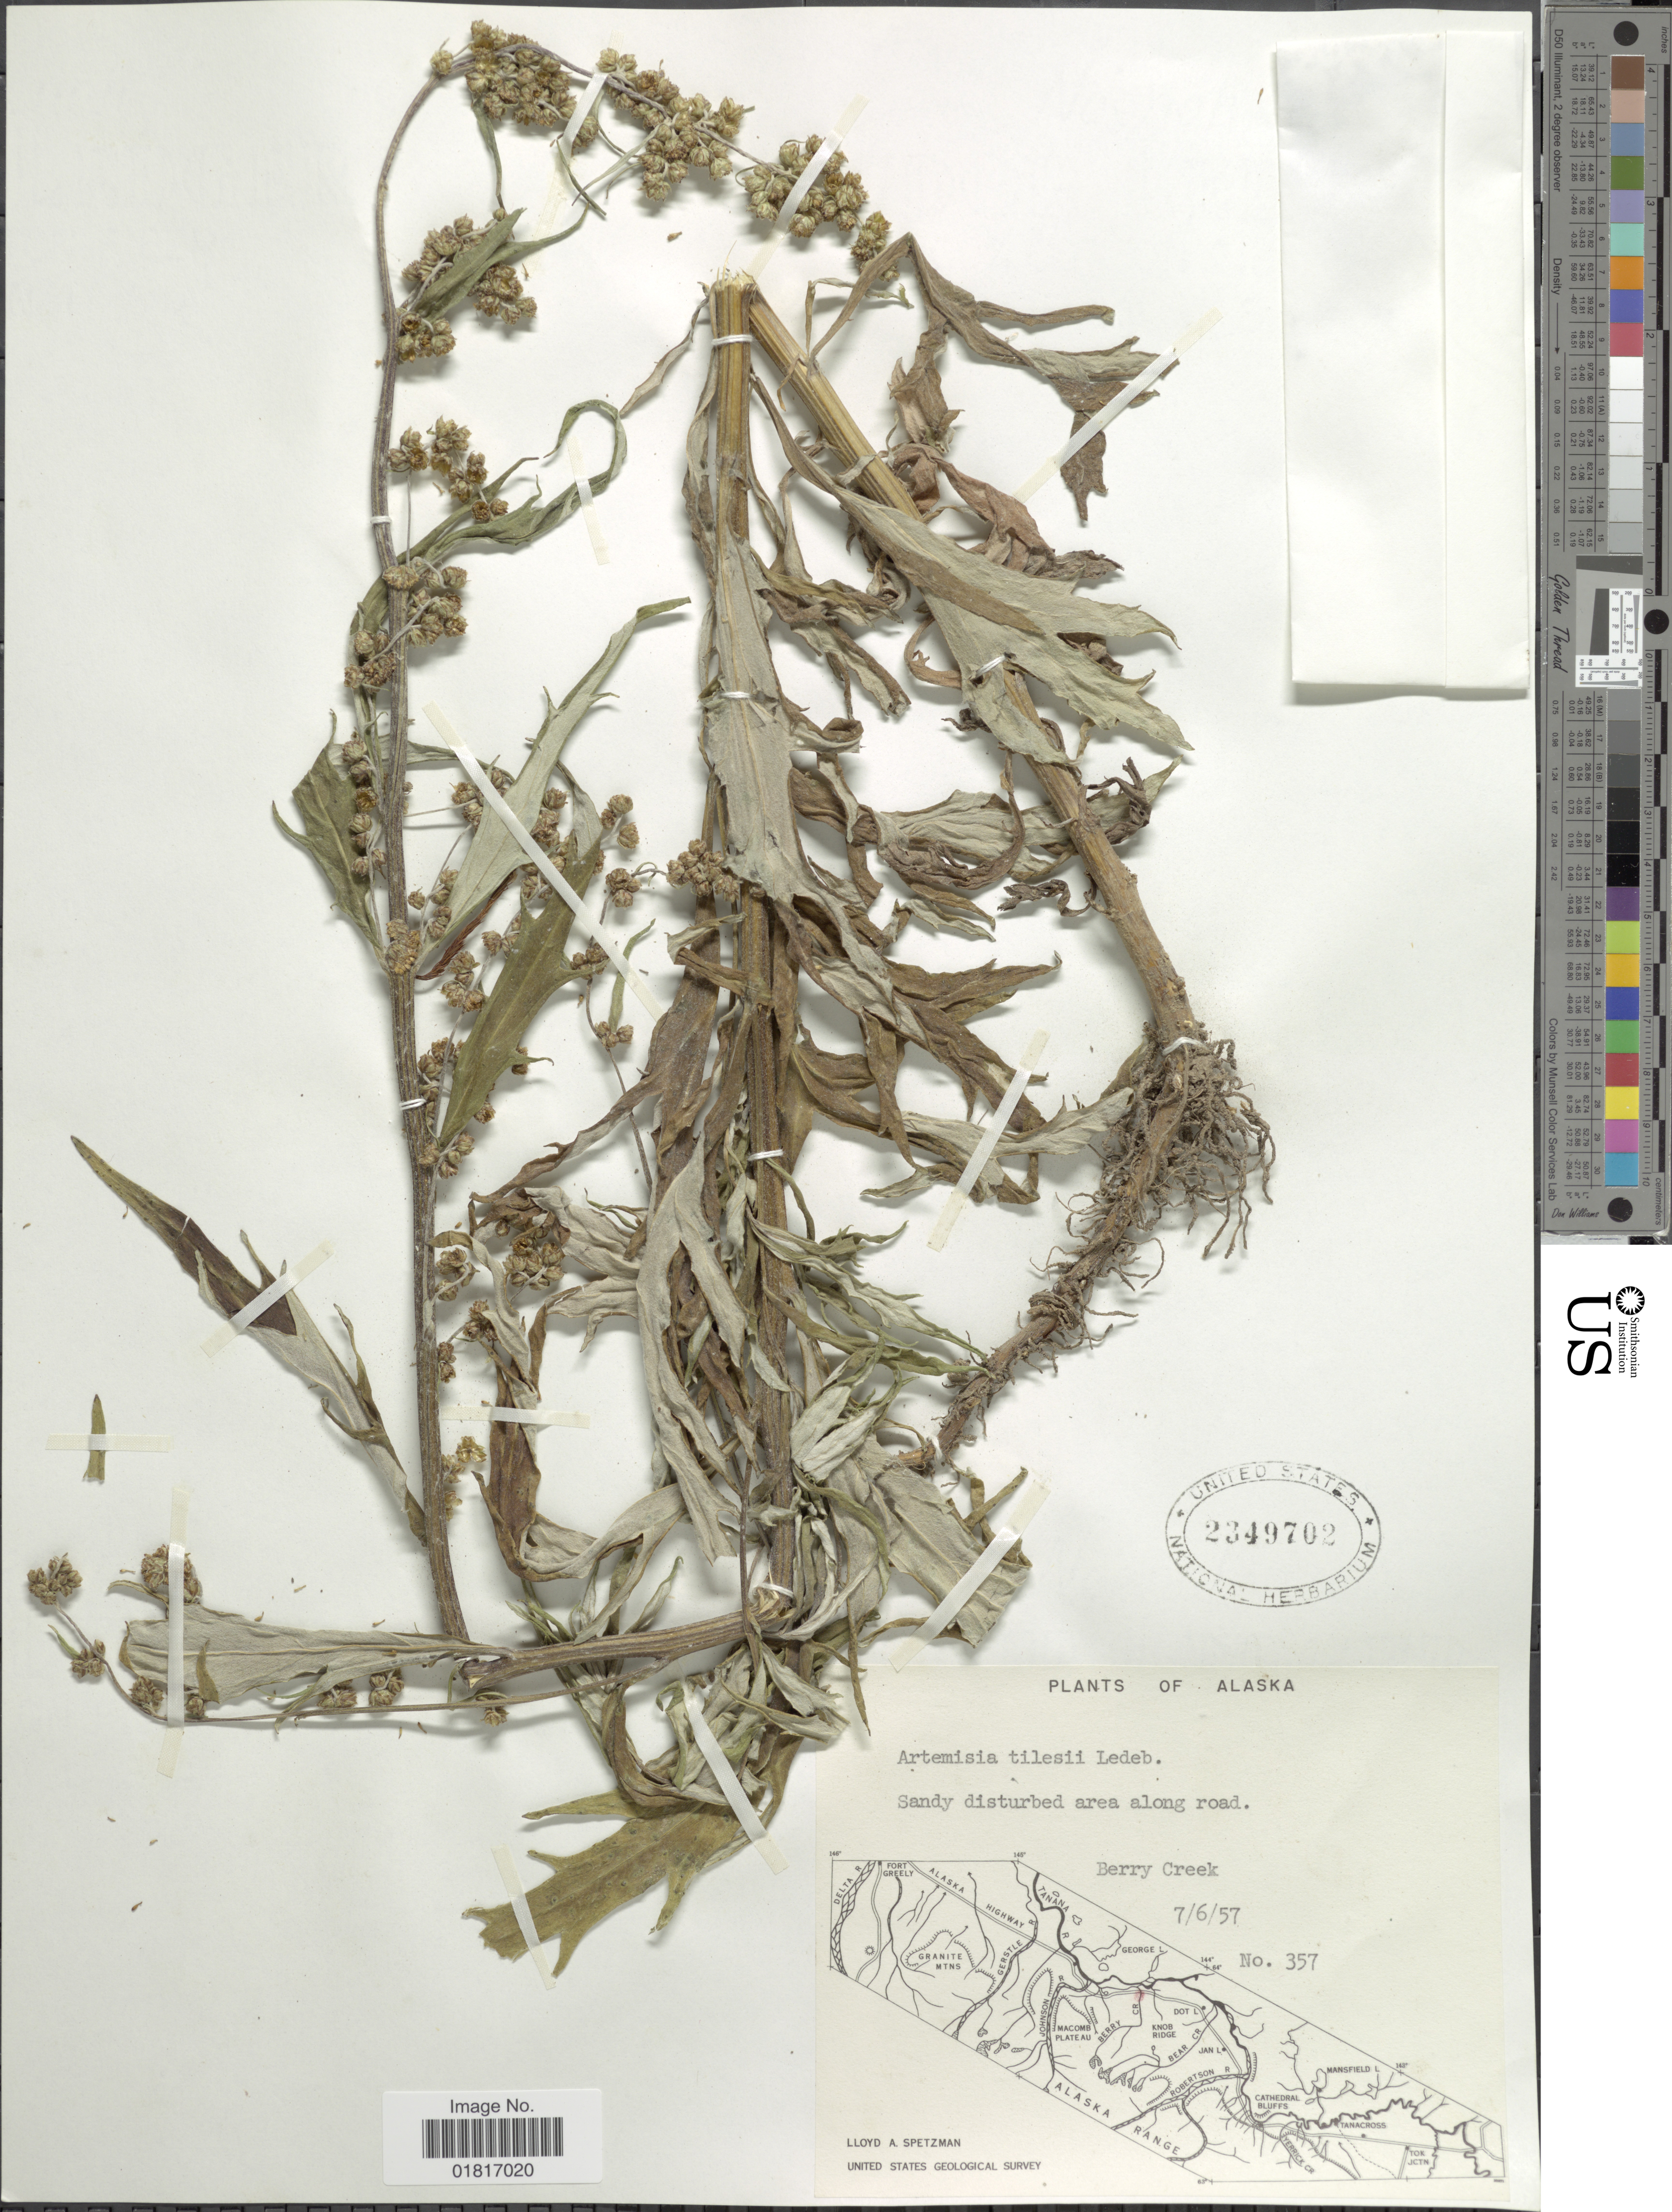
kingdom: Plantae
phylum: Tracheophyta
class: Magnoliopsida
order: Asterales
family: Asteraceae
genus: Artemisia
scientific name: Artemisia tilesii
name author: Ledeb.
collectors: L. Spetzman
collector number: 357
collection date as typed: Transcribed d/m/y: 6/7/57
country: United States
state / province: Alaska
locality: Sandy disturbed area along road, Berry Creek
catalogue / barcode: US 2349702